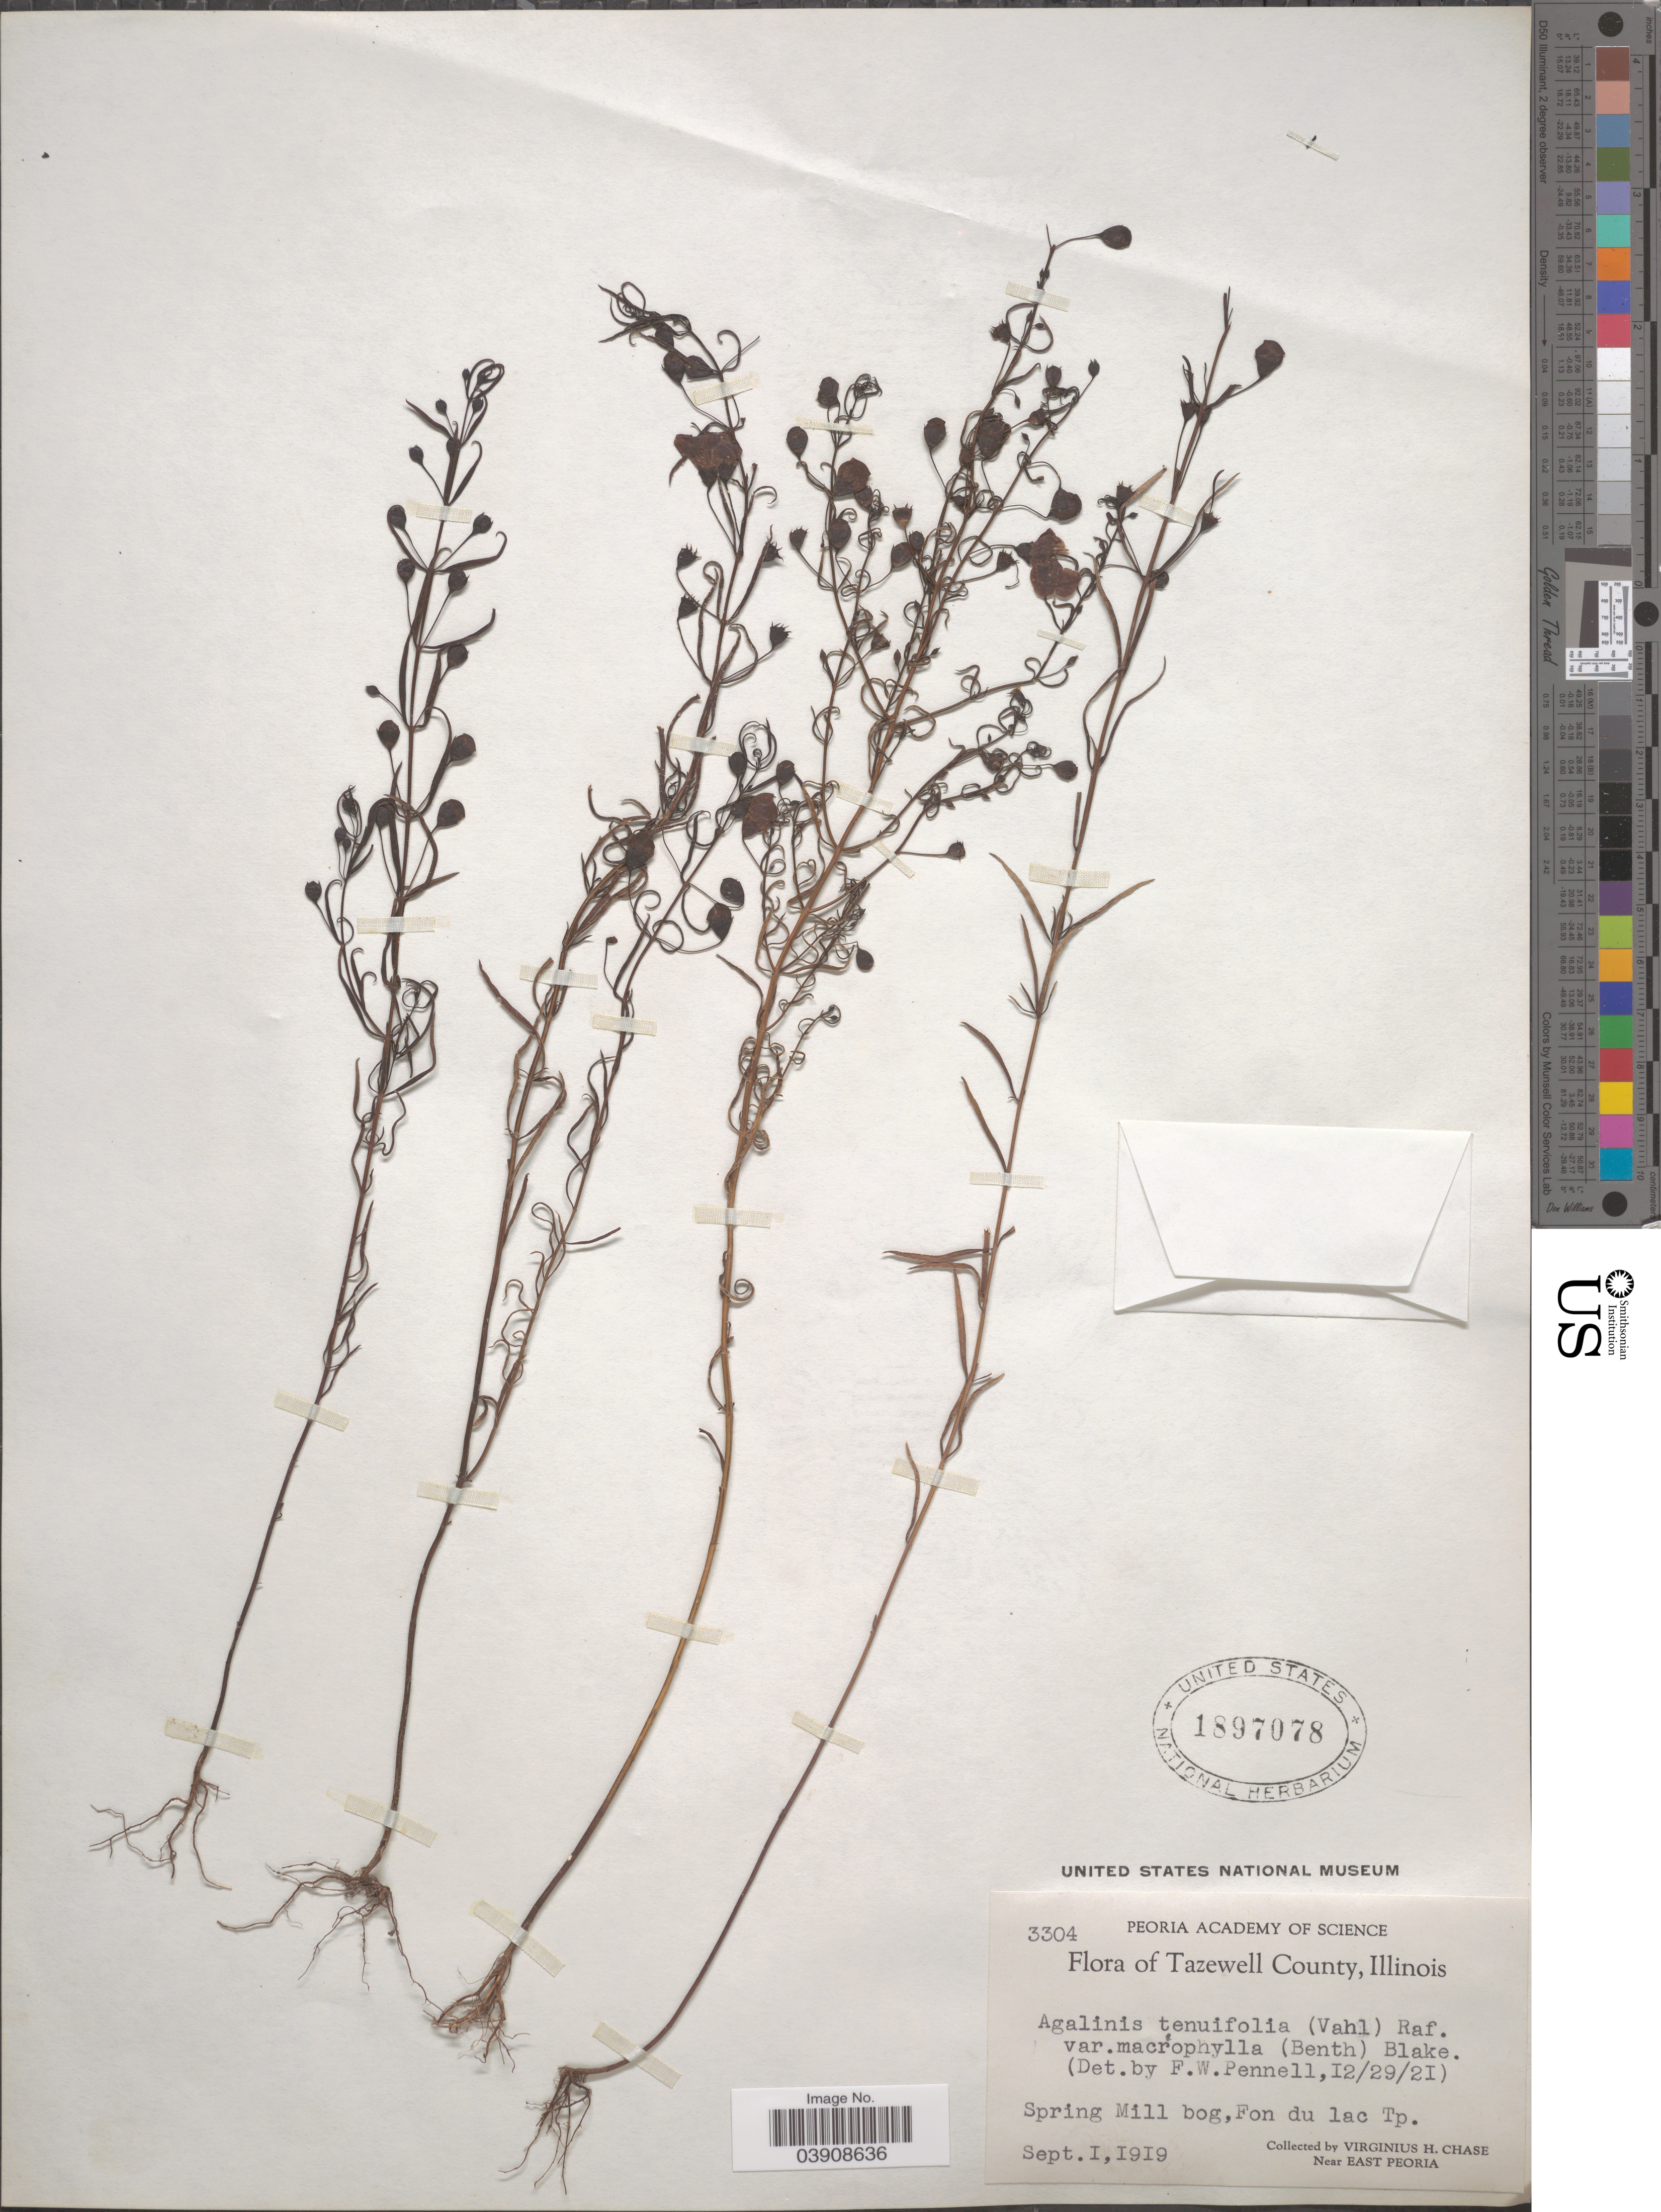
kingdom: Plantae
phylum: Tracheophyta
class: Magnoliopsida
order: Lamiales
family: Orobanchaceae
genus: Agalinis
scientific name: Agalinis tenuifolia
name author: (Vahl) Raf.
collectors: V. H. Chase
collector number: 3304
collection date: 1919-09-01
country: United States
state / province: Illinois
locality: Tazewell County. Spring Mill bog, Fon du lac Tp. Near East Peoria.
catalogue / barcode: US 1897078